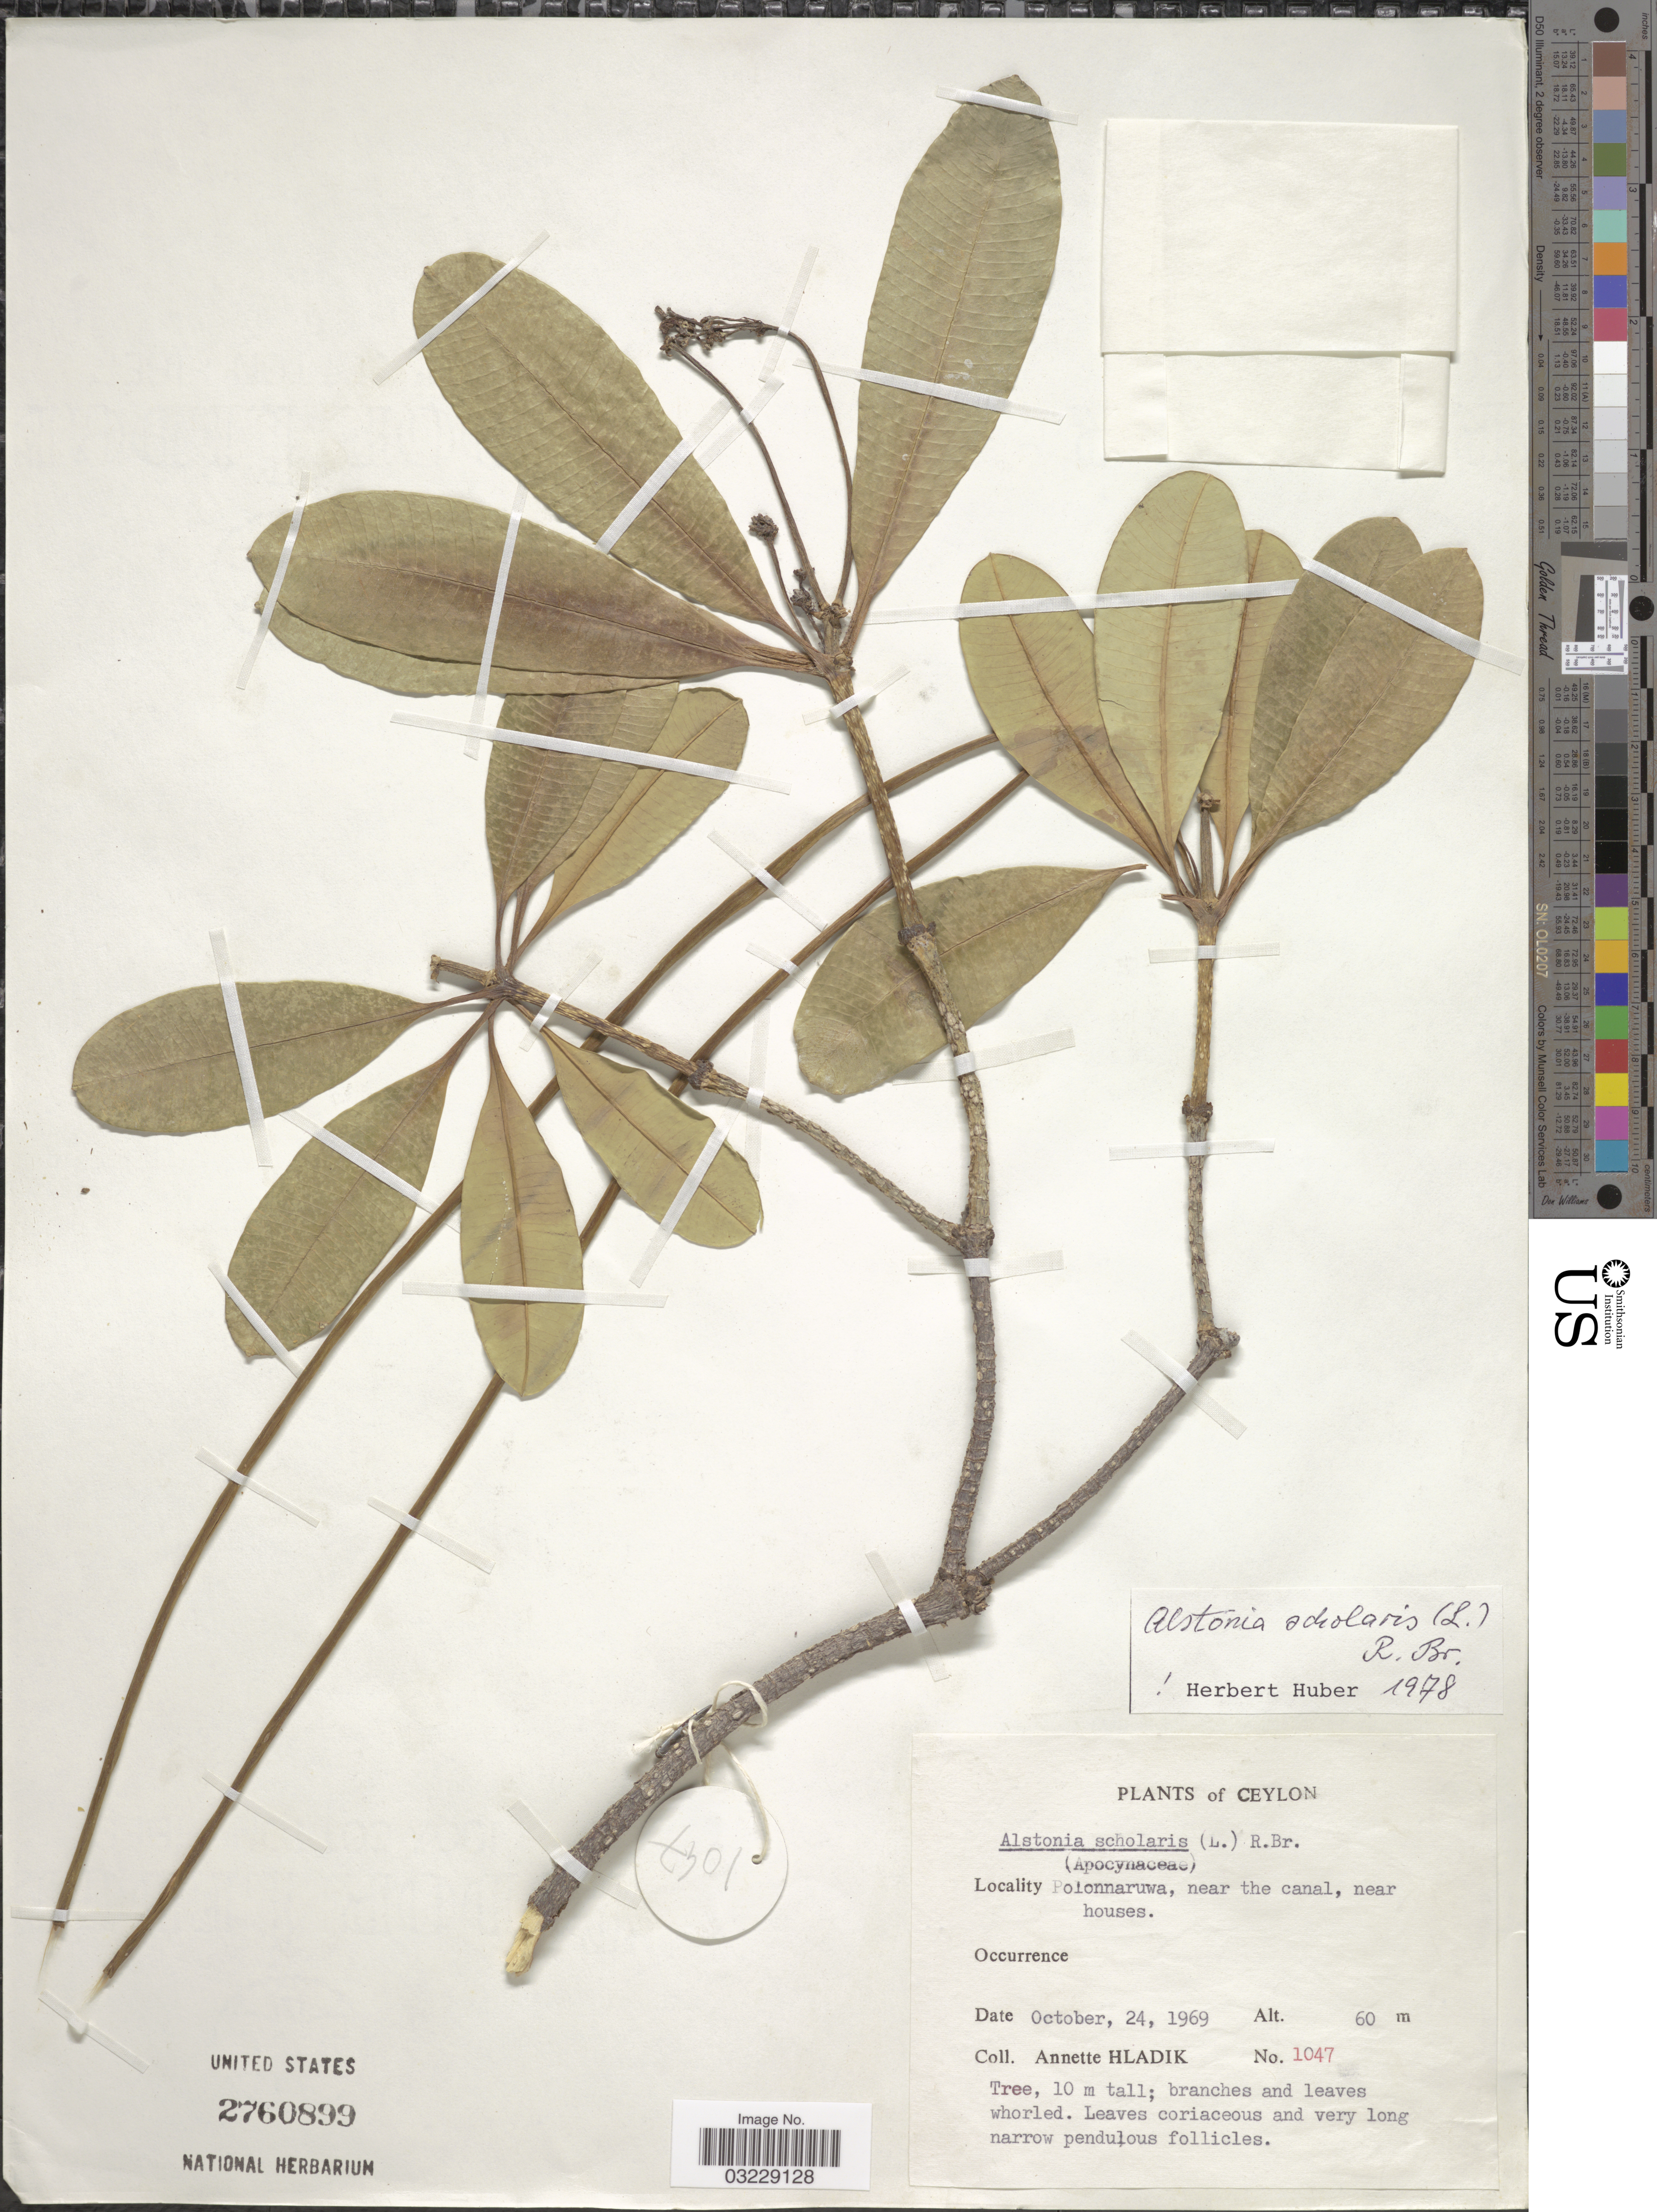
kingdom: Plantae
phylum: Tracheophyta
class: Magnoliopsida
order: Gentianales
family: Apocynaceae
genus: Alstonia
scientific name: Alstonia scholaris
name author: (L.) R. Br.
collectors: A. Hladik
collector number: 1047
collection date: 1969-10-24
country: Sri Lanka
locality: Ceylon. Polonnaruwa, near the canal, near houses.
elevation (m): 60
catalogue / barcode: US 2760899